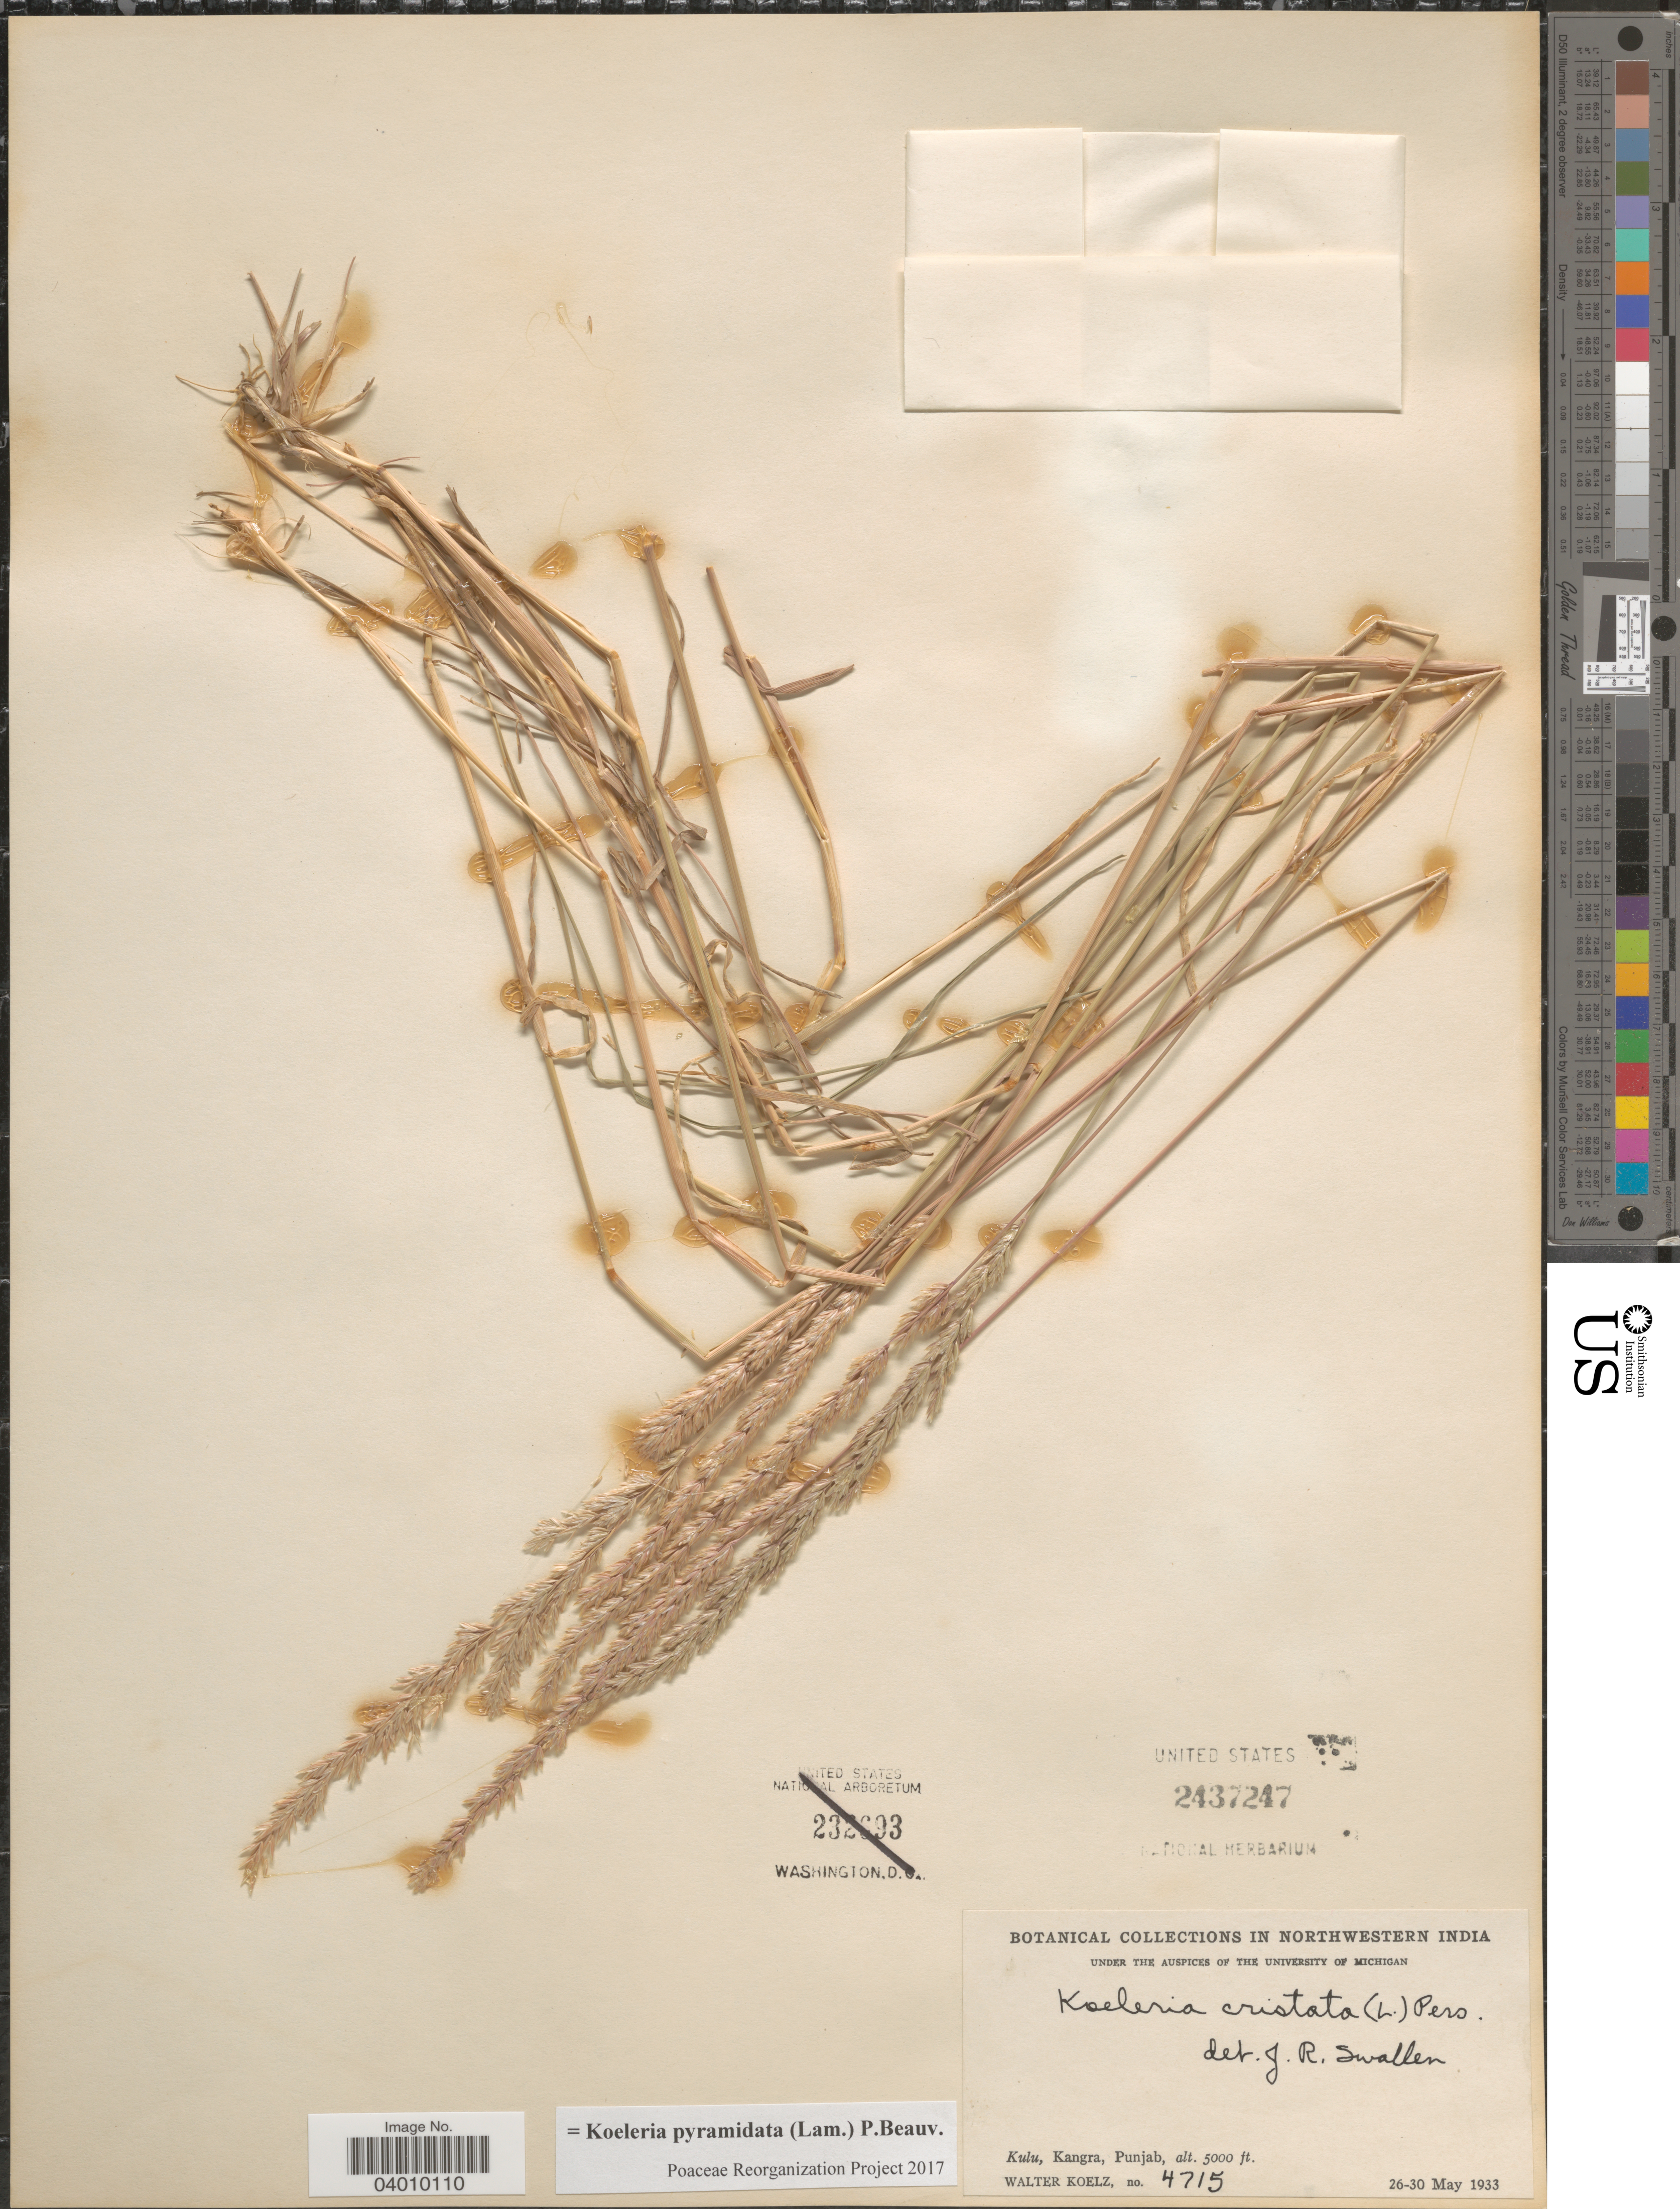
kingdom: Plantae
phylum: Tracheophyta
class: Liliopsida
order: Poales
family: Poaceae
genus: Koeleria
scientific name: Koeleria pyramidata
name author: (Lam.) P. Beauv.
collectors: W. N. Koelz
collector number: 4715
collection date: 1933-05-26/1933-05-30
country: India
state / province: Punjab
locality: Northwestern India. Kulu, Kangra, Punjab.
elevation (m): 1524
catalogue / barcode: US 2437247